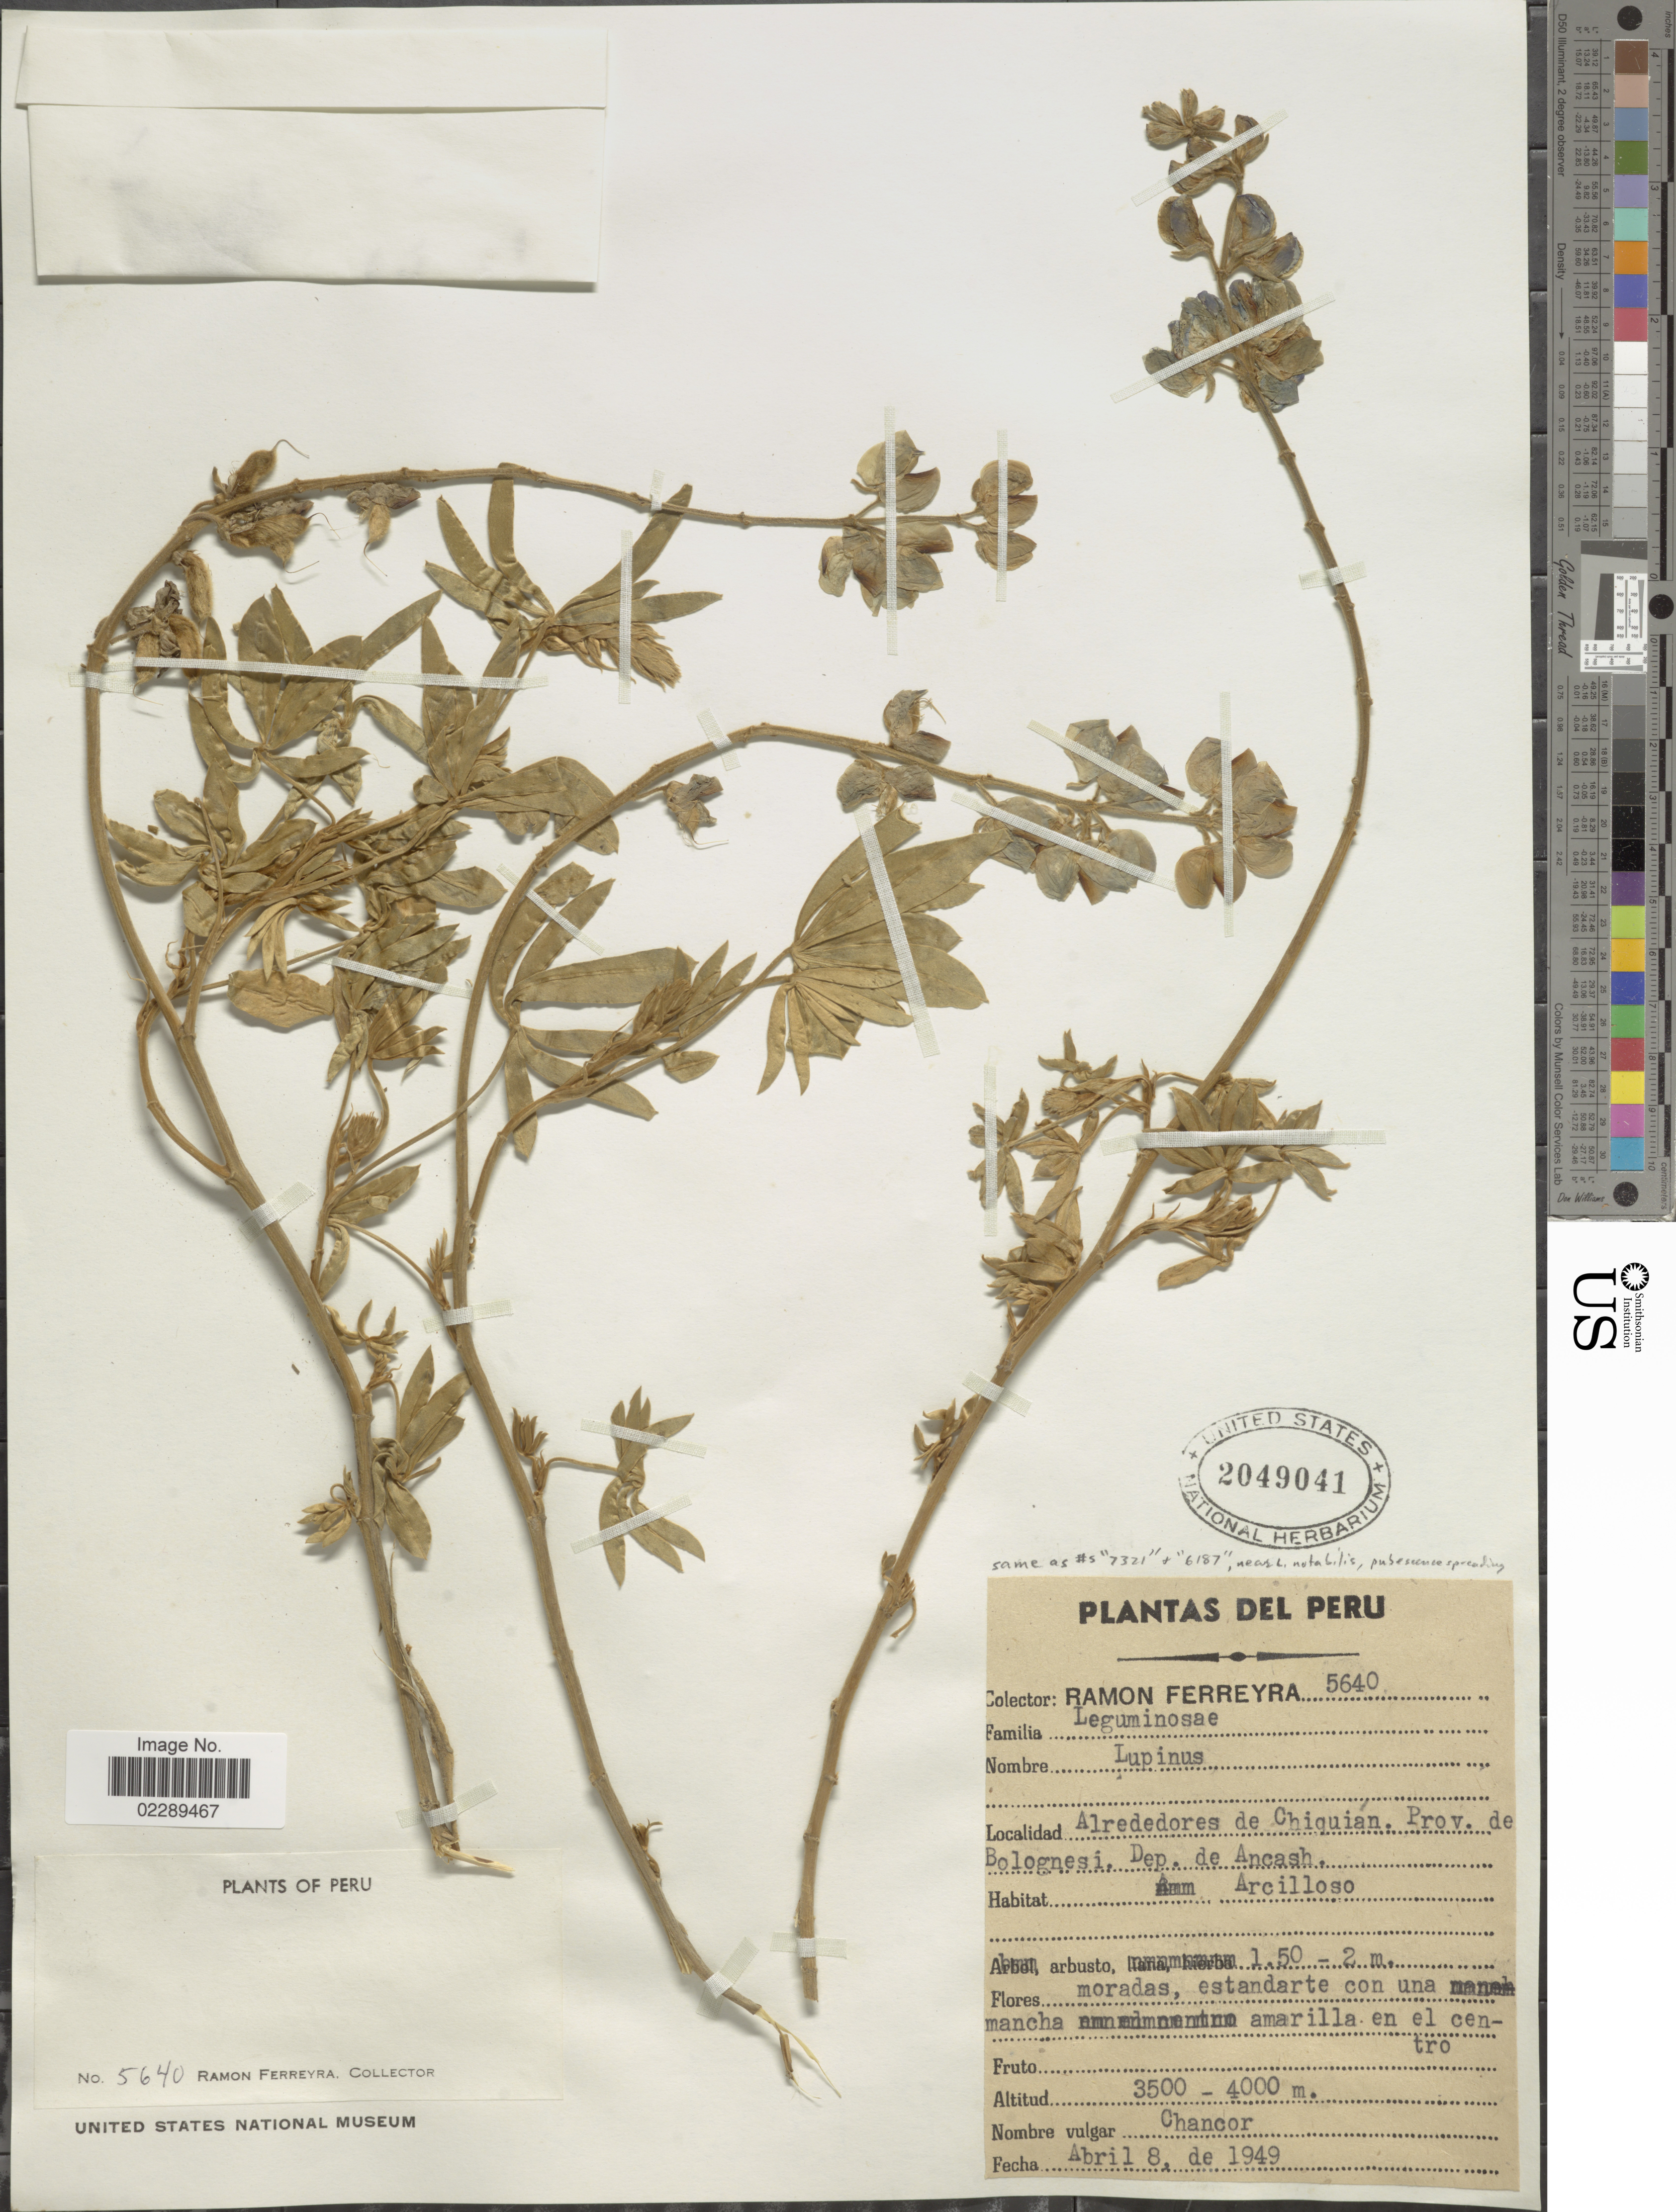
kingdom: Plantae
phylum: Tracheophyta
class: Magnoliopsida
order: Fabales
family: Fabaceae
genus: Lupinus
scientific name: Lupinus sp.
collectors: R. A. Ferreyra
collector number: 5640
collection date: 1949-04-08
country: Peru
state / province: Ancash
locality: Alrededores de Chiquián. Prov. de Bolognesi, Dep. de Ancash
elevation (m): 3500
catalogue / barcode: US 2049041